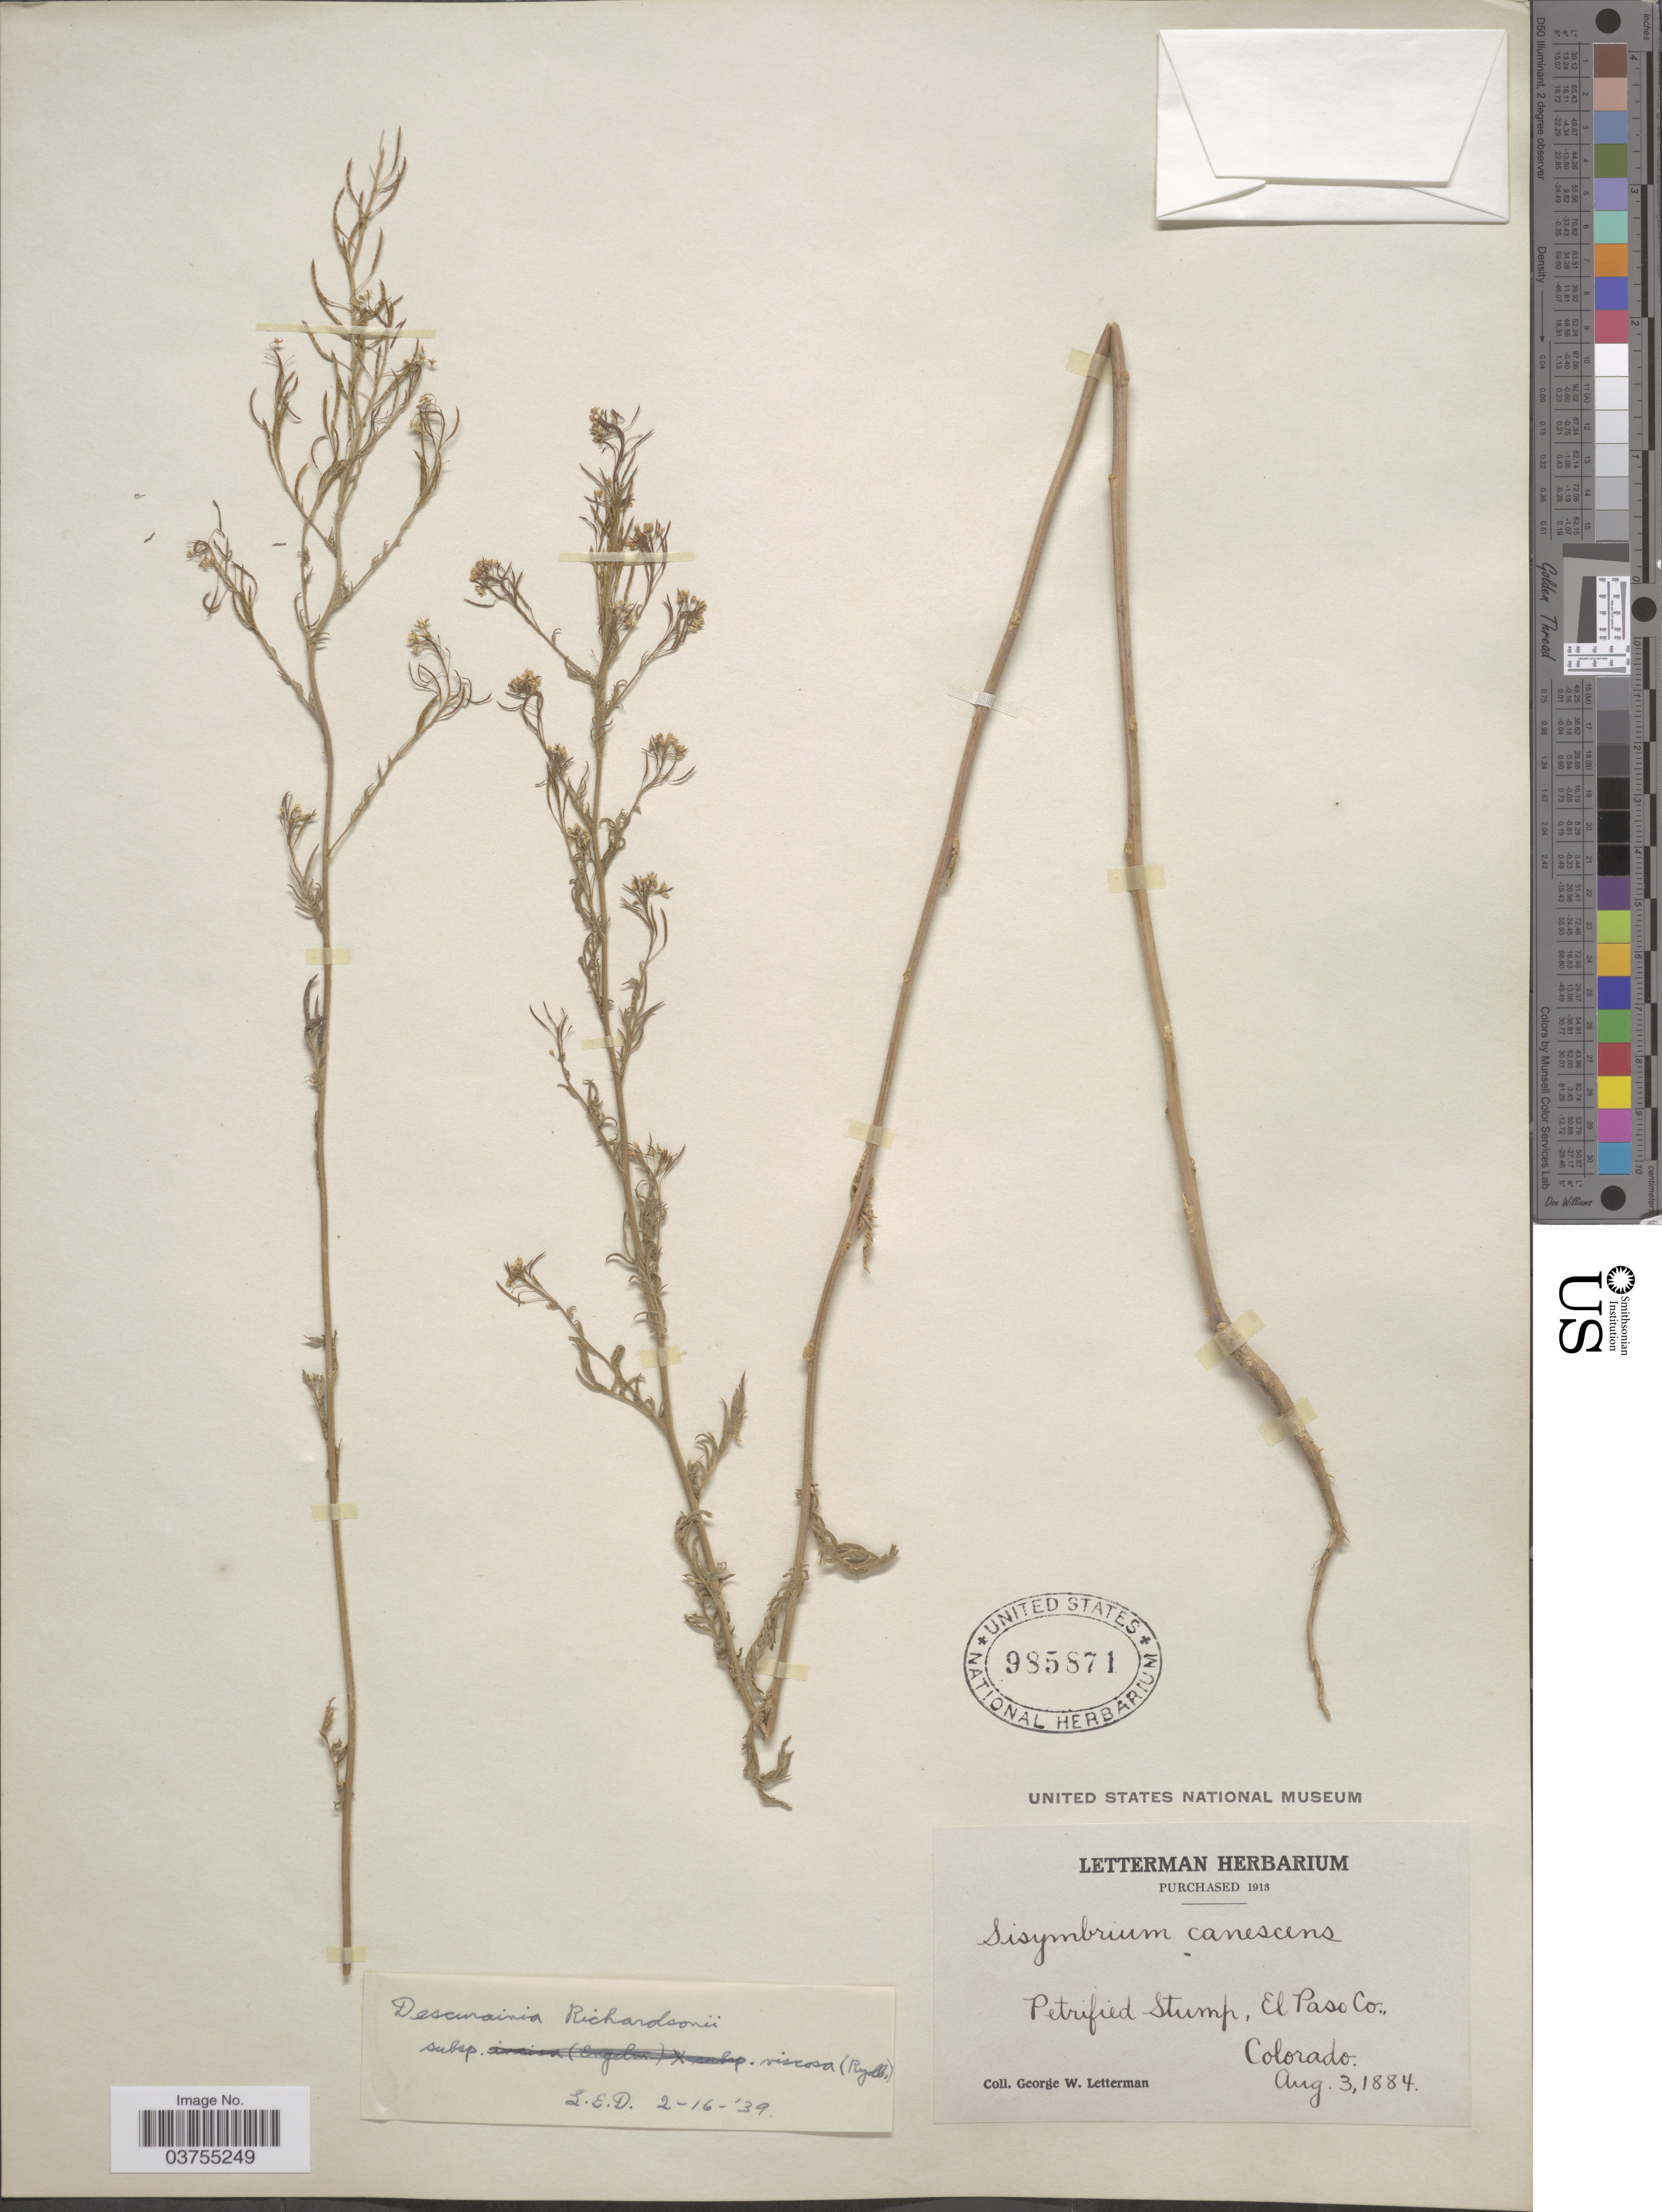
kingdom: Plantae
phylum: Tracheophyta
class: Magnoliopsida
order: Brassicales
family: Brassicaceae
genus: Descurainia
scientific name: Descurainia richardsonii subsp. viscosa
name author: (Rydb.) Detling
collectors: G. W. Letterman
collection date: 1884-08-03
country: United States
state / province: Colorado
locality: Petrified Stump, El Paso Co.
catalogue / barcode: US 985871